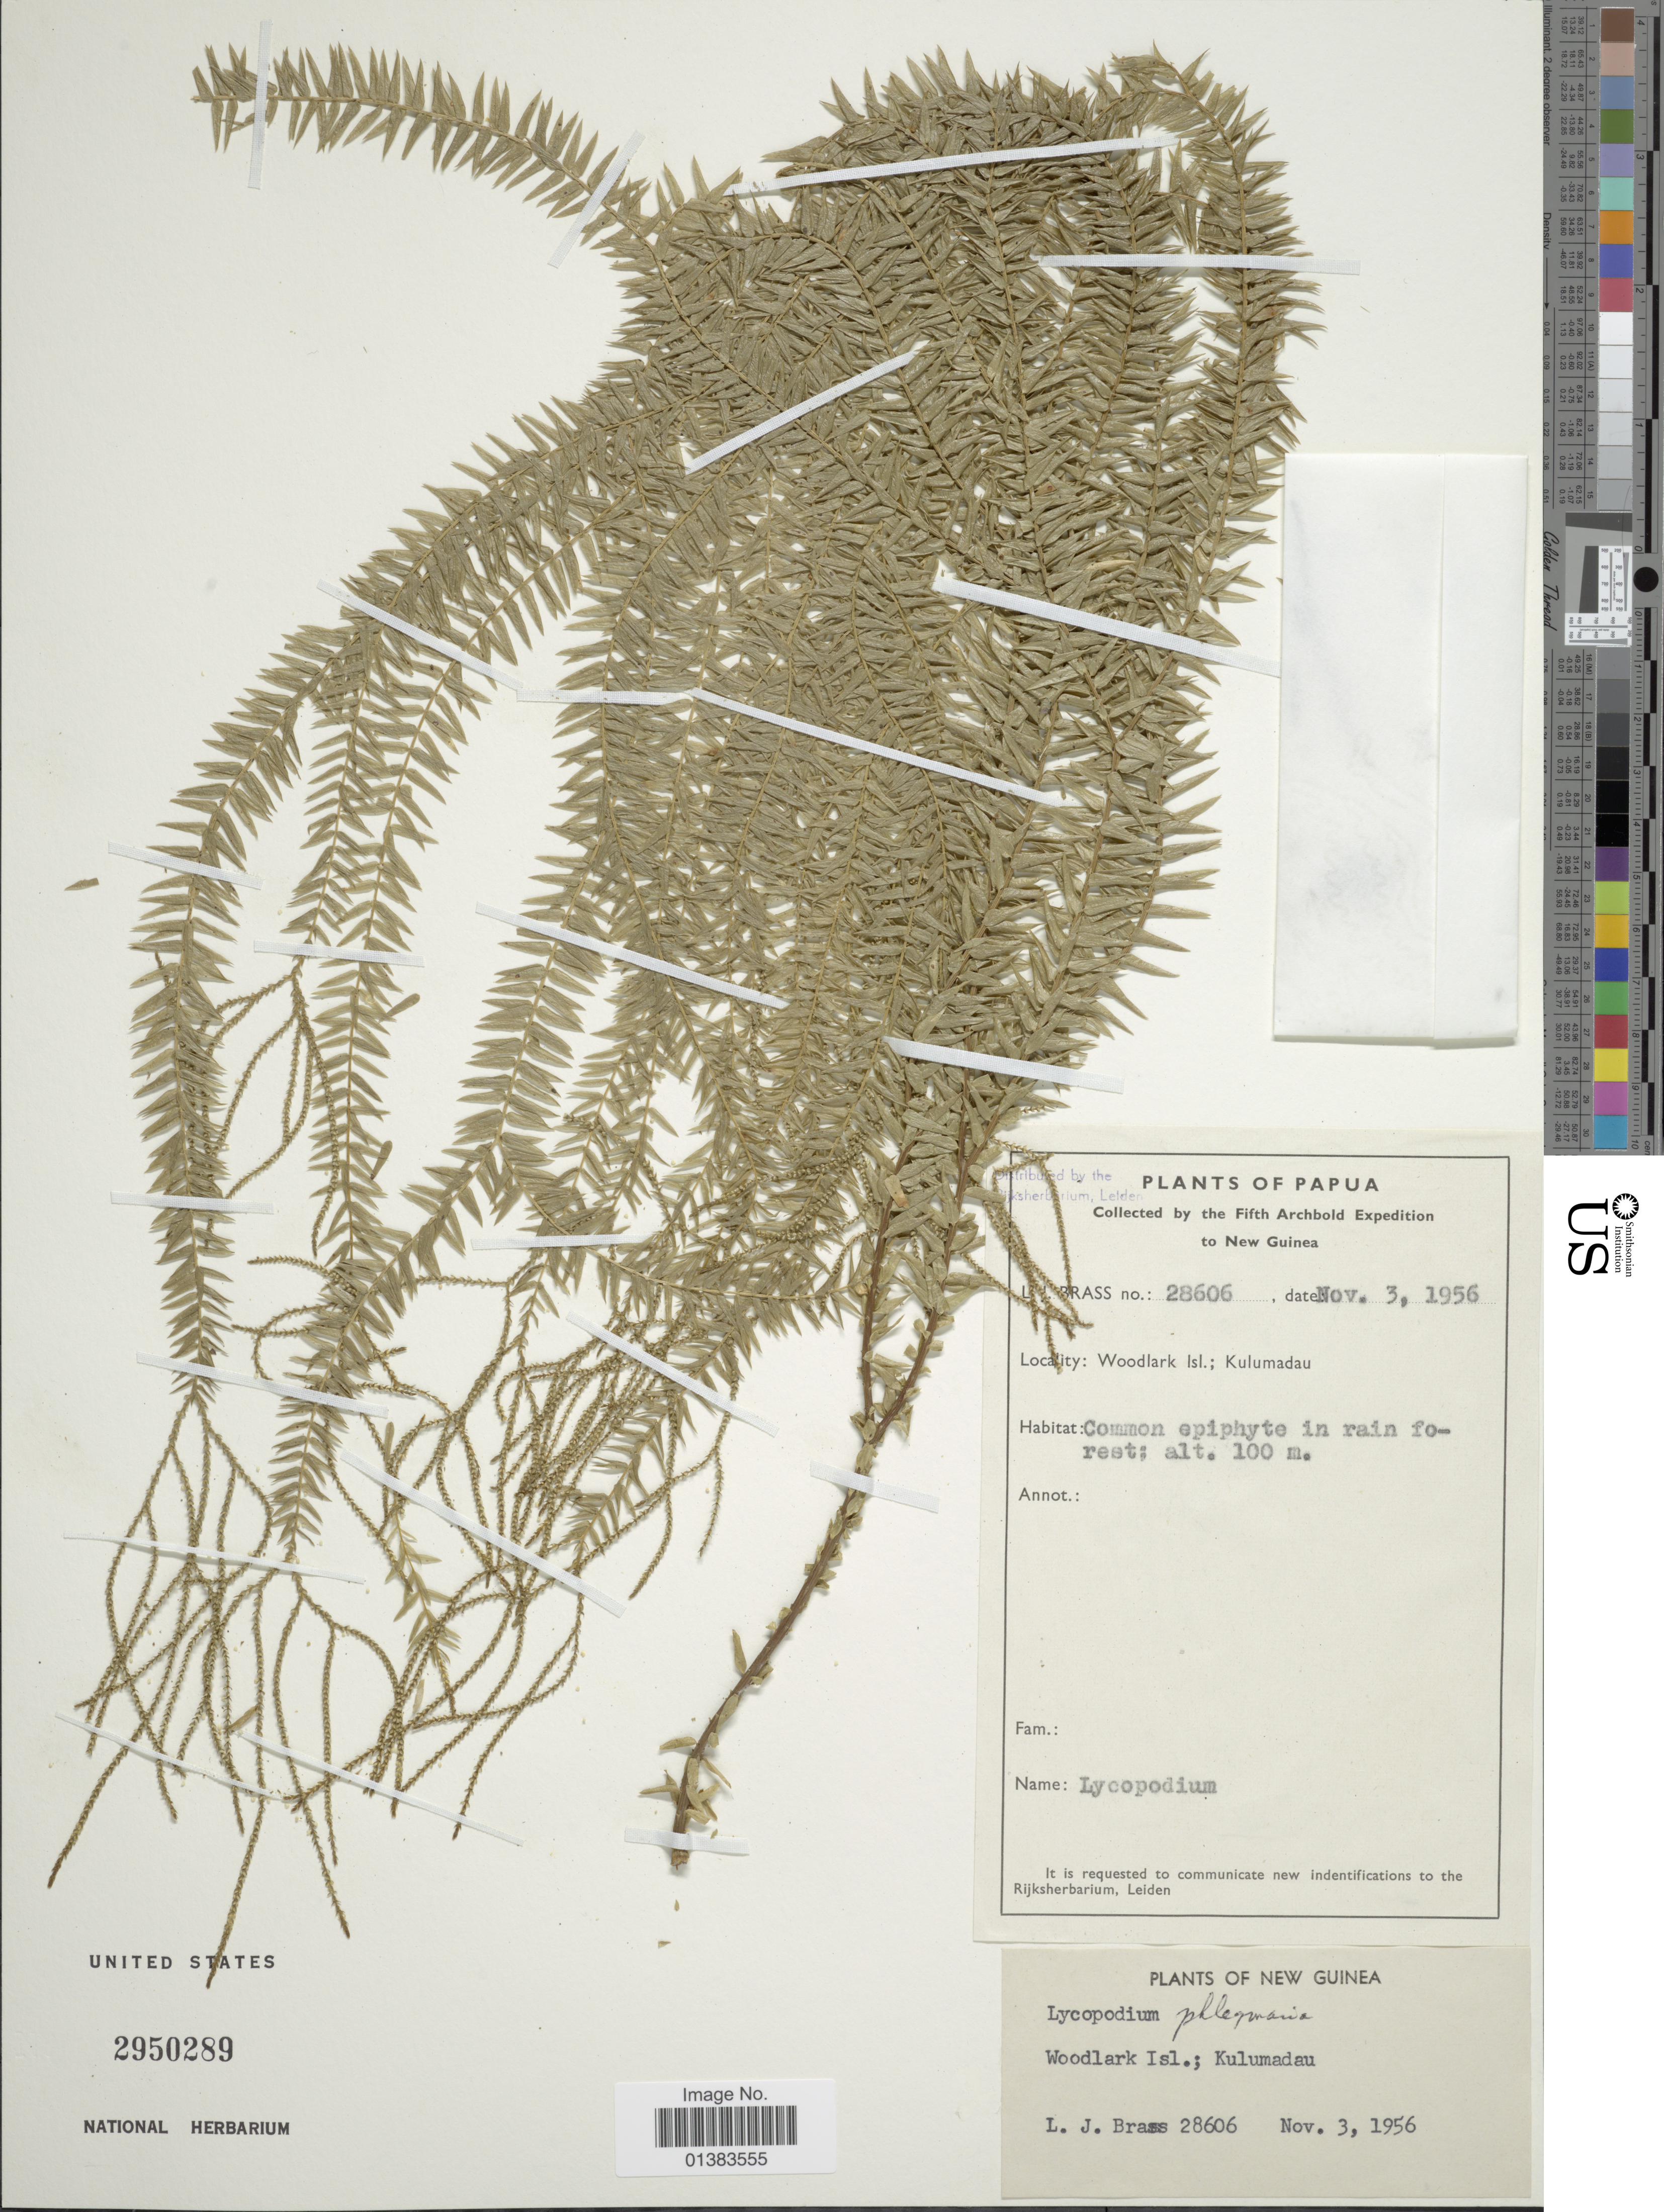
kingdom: Plantae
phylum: Tracheophyta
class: Lycopodiopsida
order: Lycopodiales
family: Lycopodiaceae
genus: Phlegmariurus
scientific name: Phlegmariurus ledermannii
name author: (Herter) A. R. Field & Bostock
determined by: Field, A. R.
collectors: L. J. Brass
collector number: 28606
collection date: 1956-11-03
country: Papua New Guinea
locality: Woodlark Isl.; Kulumadau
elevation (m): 100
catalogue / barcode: US 2950289